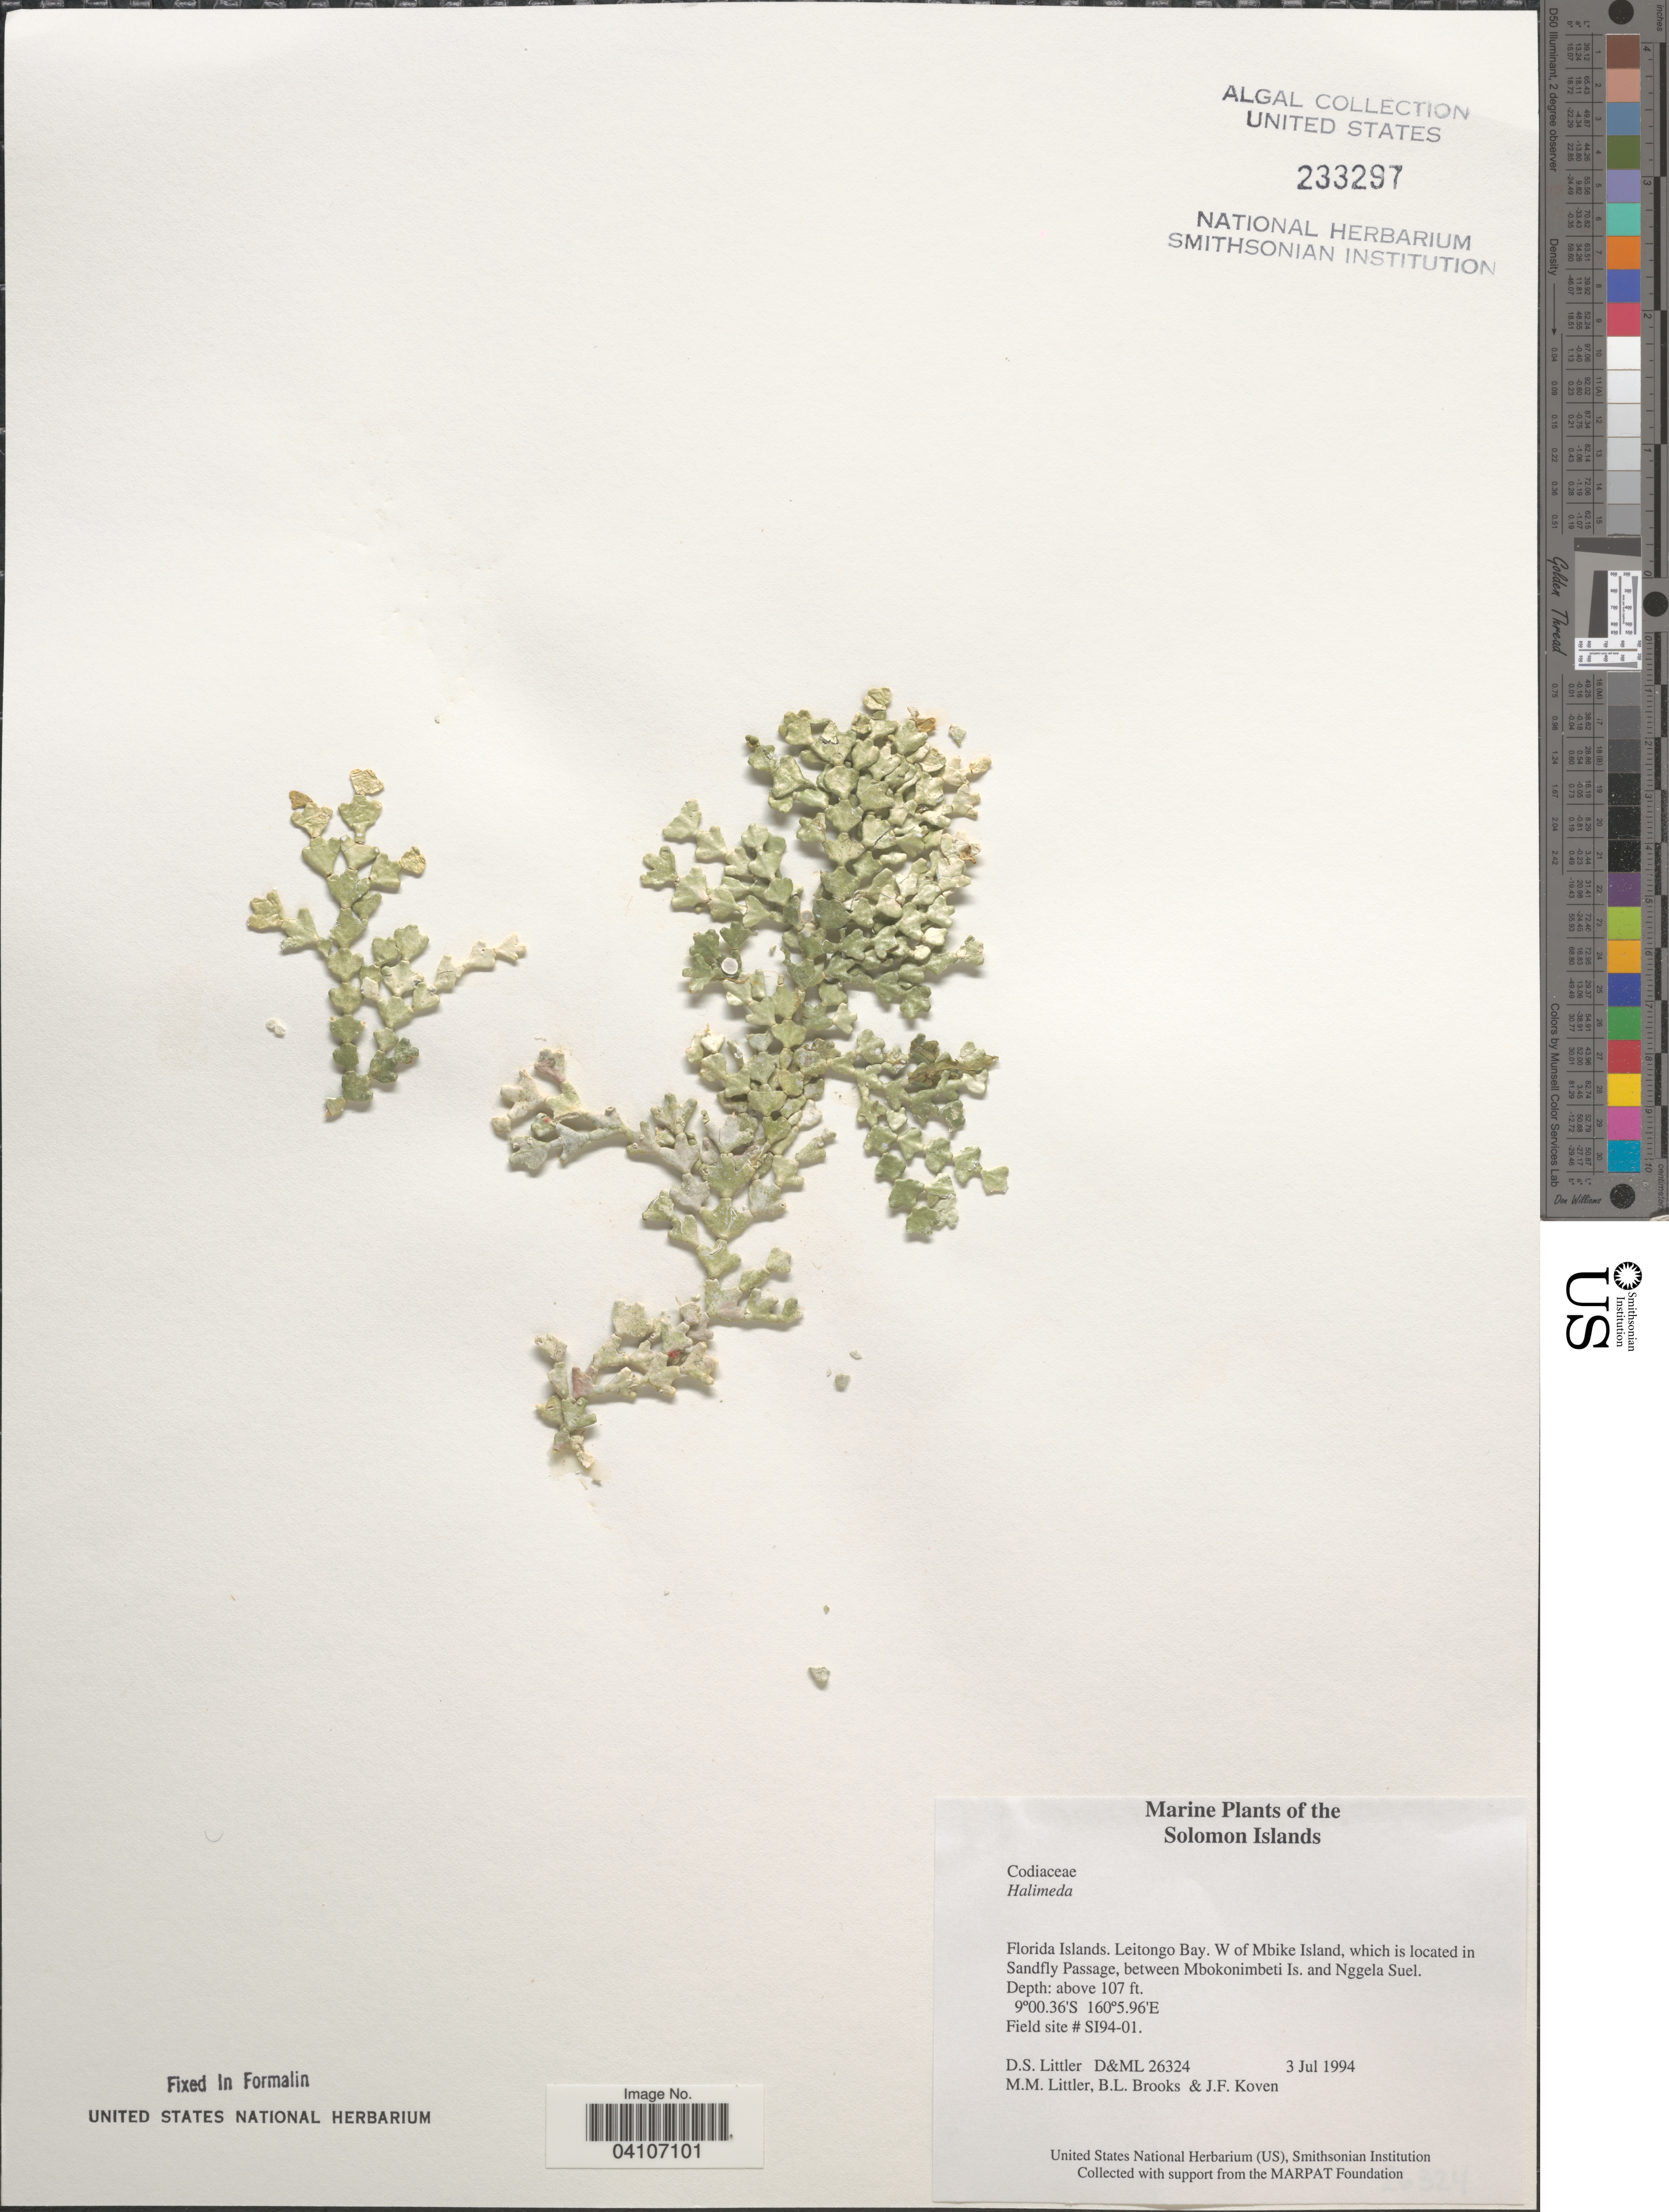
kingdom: Plantae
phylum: Chlorophyta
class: Ulvophyceae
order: Bryopsidales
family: Halimedaceae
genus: Halimeda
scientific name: Halimeda sp.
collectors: D. S. Littler, B. Brooks & J. Koven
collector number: D&ML26324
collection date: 1994-07-03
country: Solomon Islands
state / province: Solomon Islands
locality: Florida Islands. Leitongo Bay. W of Mbike Island, which is located in Sandfly Passage, between Mbokonimbeti Is. and Nggela Suel. Field site # SI94-01.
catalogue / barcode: US 233297